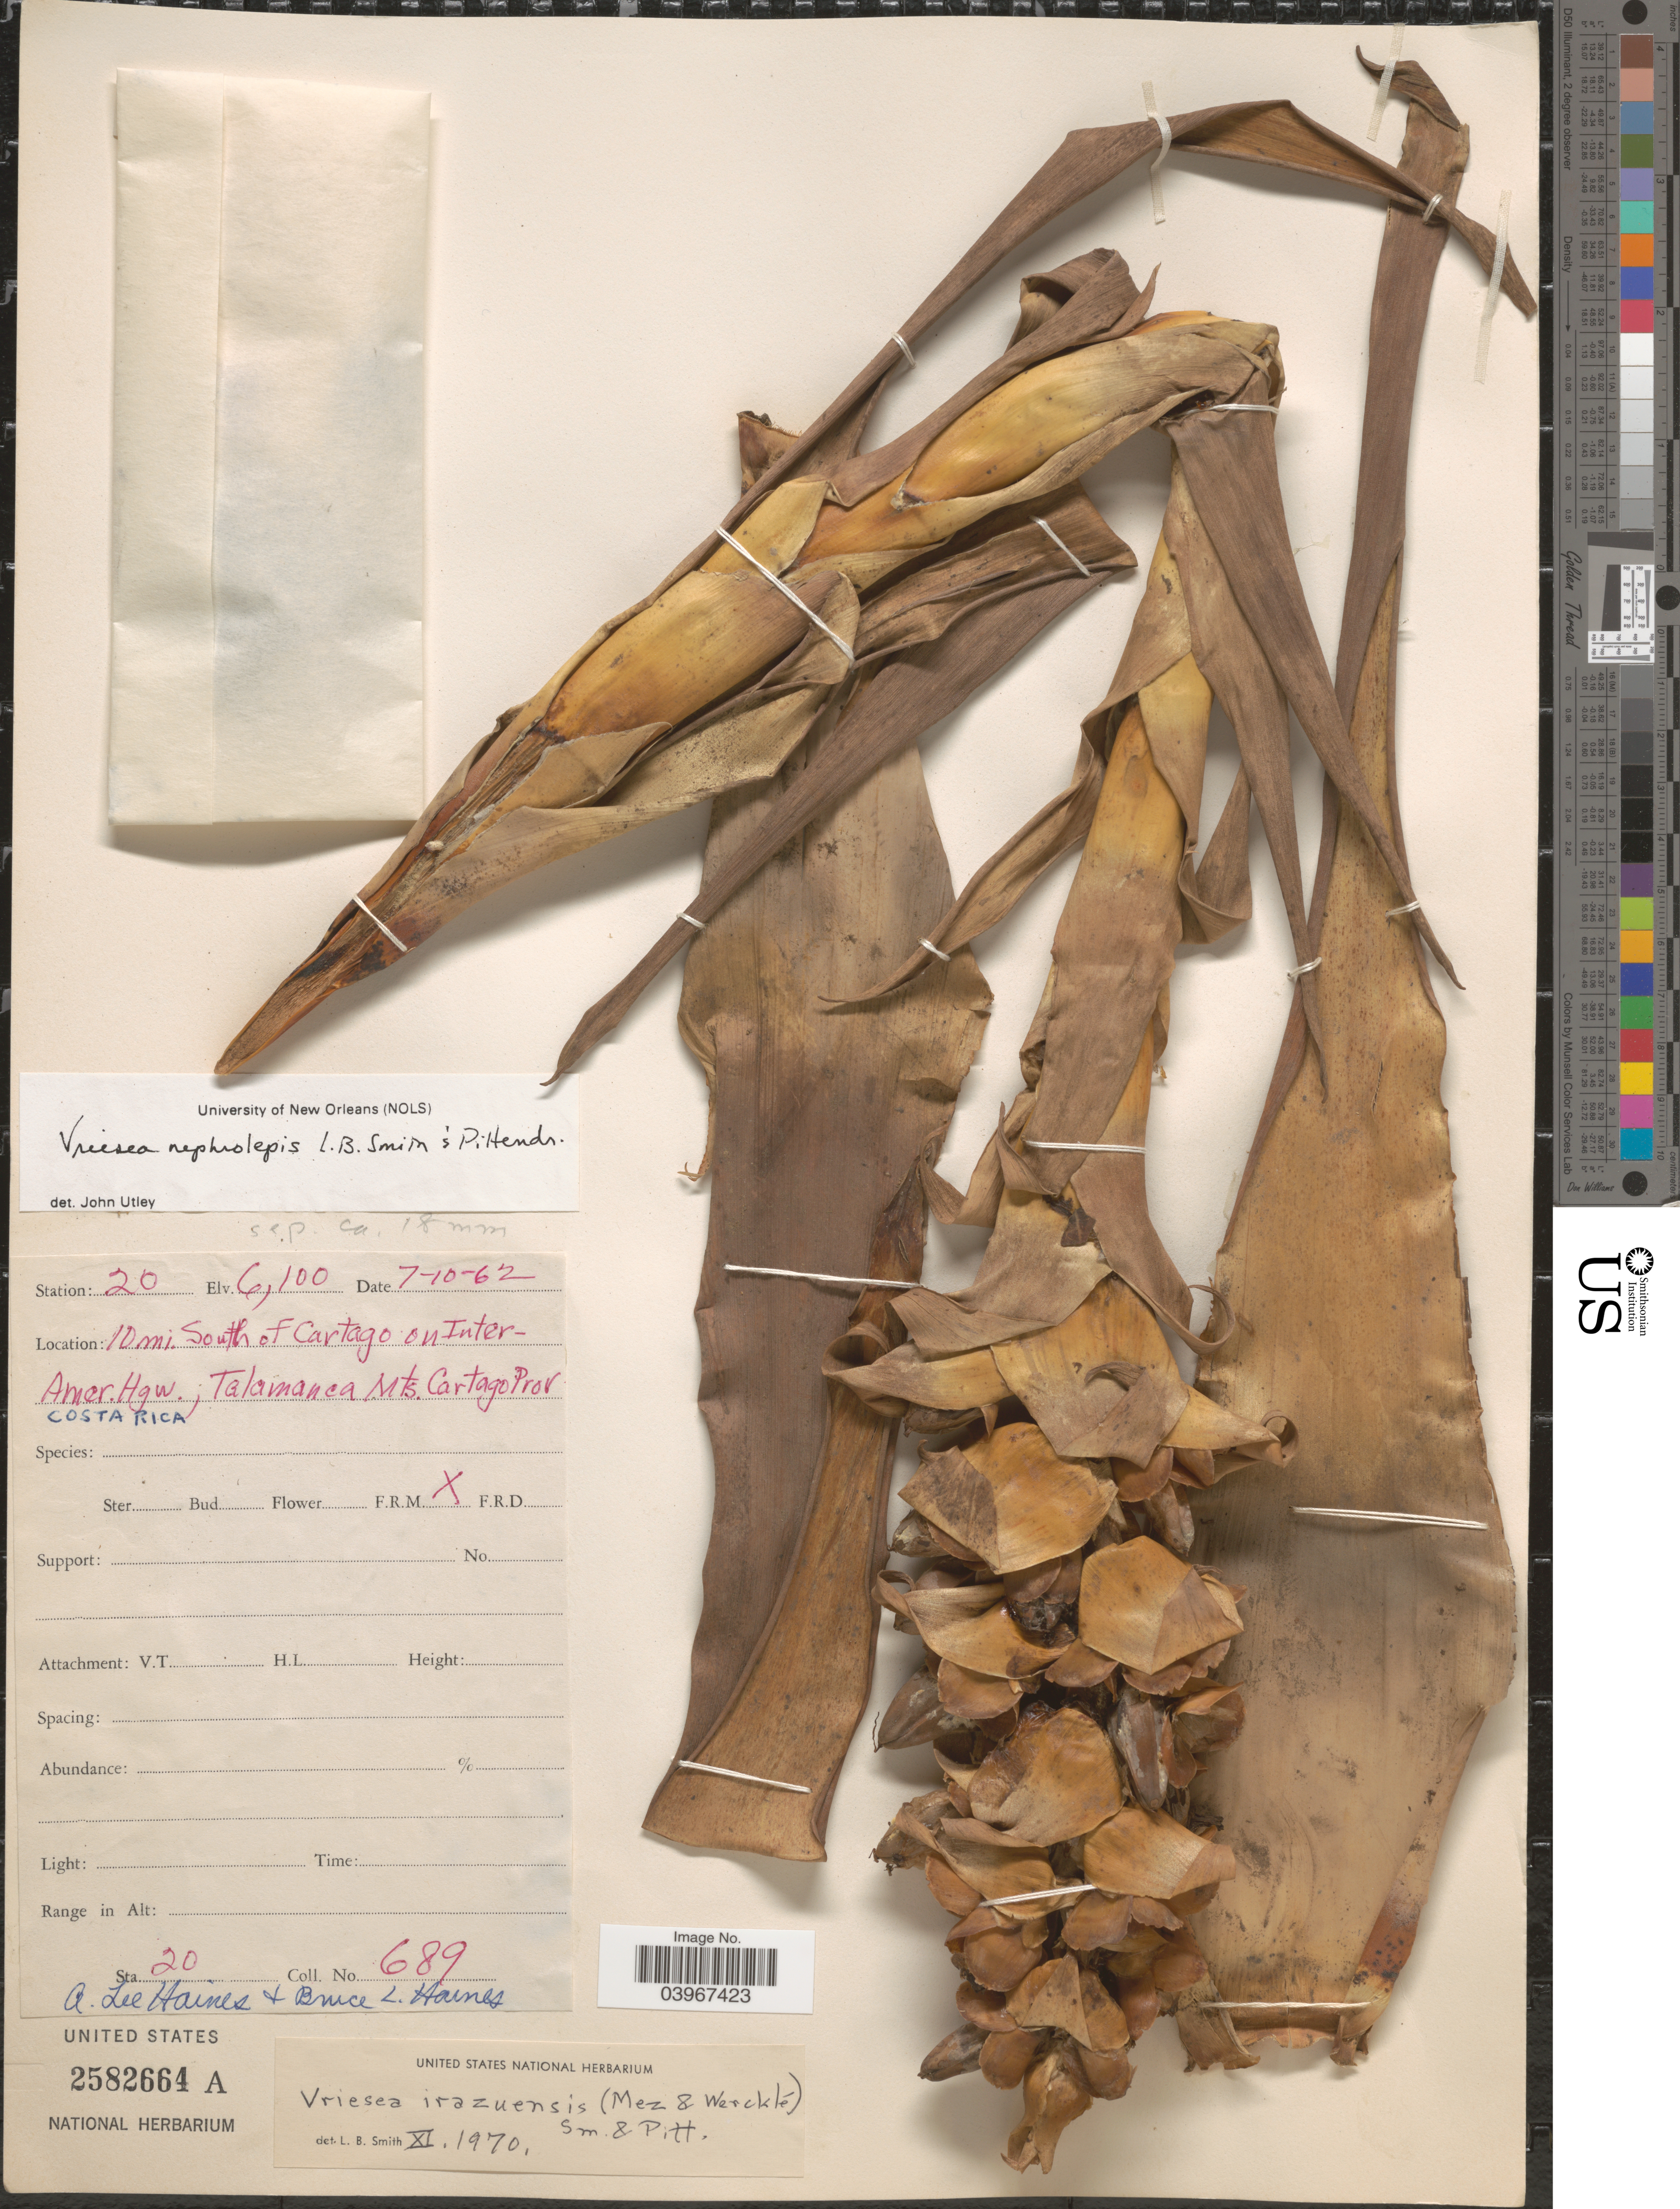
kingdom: Plantae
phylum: Tracheophyta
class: Liliopsida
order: Poales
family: Bromeliaceae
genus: Werauhia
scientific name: Werauhia nephrolepis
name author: (L.B. Sm. & Pittendr.) J.R. Grant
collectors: A. L. Haines & B. L. Haines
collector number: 689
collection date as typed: Transcribed d/m/y: 7/10/62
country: Costa Rica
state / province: Cartago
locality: Station 20. 10 mi. South of Cartago on Inter-Amer. Hgw., Talamanca Mts.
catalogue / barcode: US 2582664A